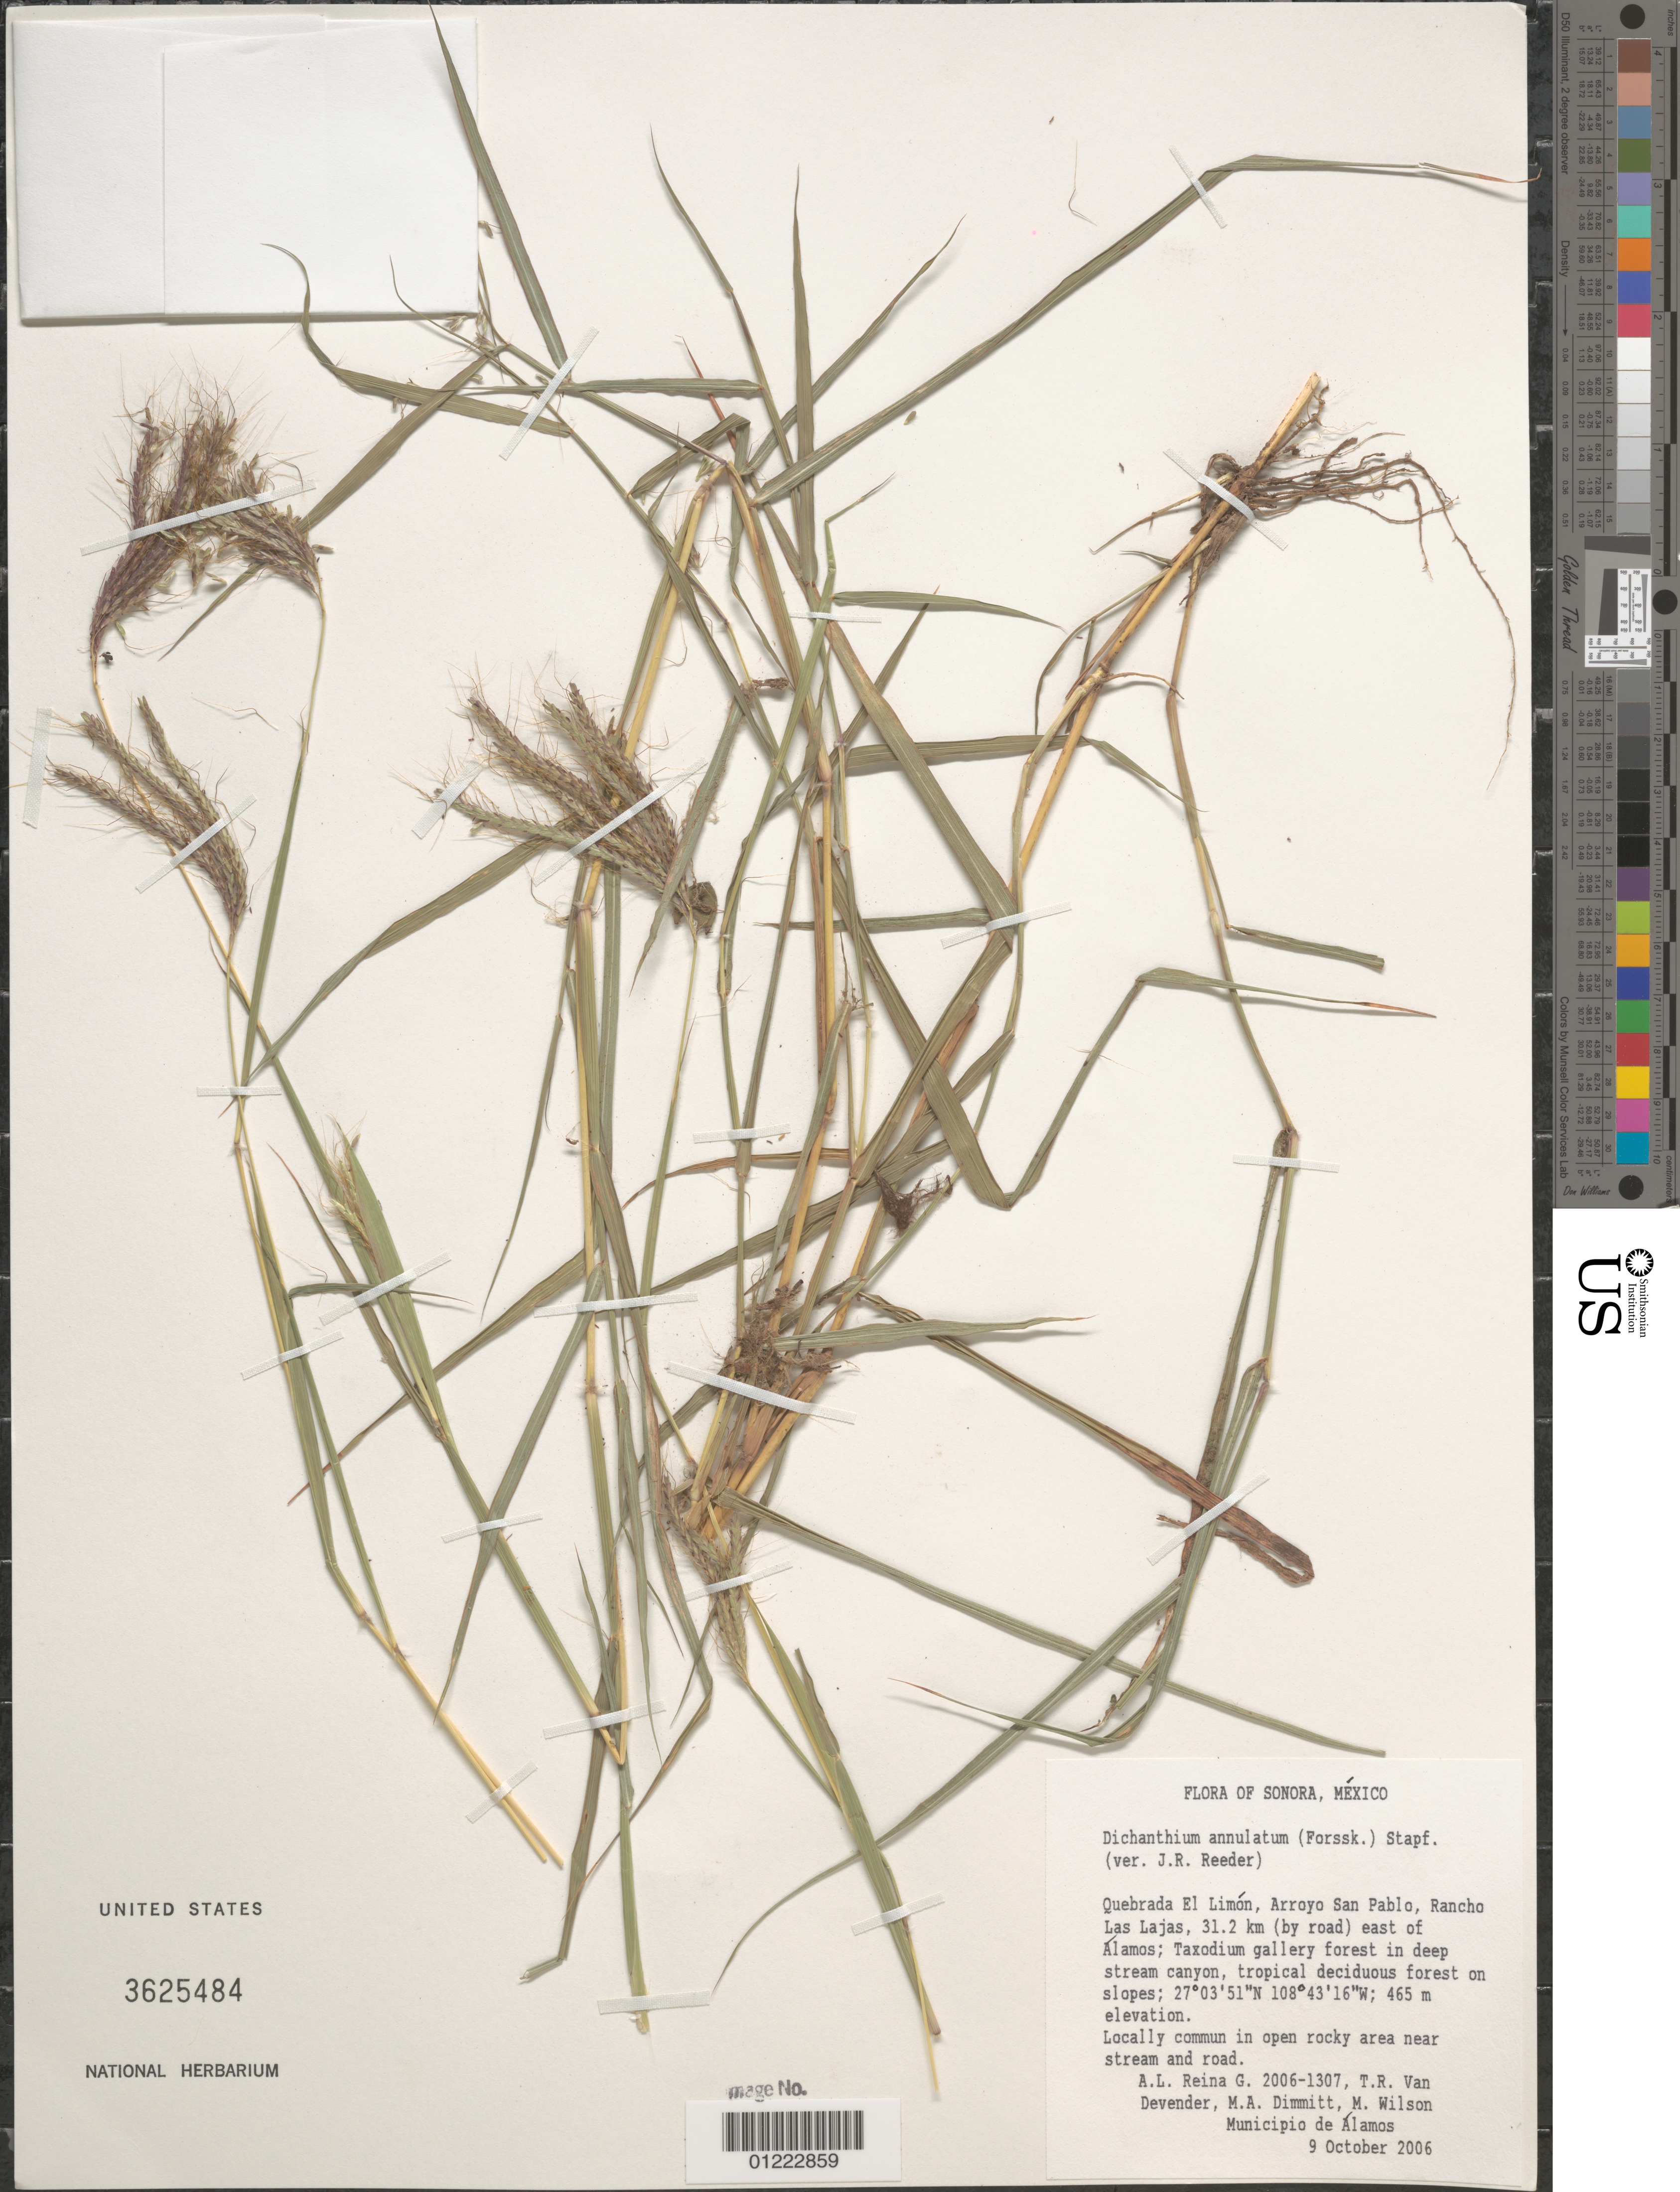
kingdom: Plantae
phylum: Tracheophyta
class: Liliopsida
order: Poales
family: Poaceae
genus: Dichanthium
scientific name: Dichanthium annulatum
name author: (Forssk.) Stapf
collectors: A. L. Reina G., T. R. Van Devender, M. Dimmitt & M. Wilson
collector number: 2006-1307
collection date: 2006-10-09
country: Mexico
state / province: Sonora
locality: Quebrada El Limon, Arroyo San Pablo, Rancho Las Lajas, 31.2 km (by road) east of Alamos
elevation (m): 465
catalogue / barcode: US 3625484